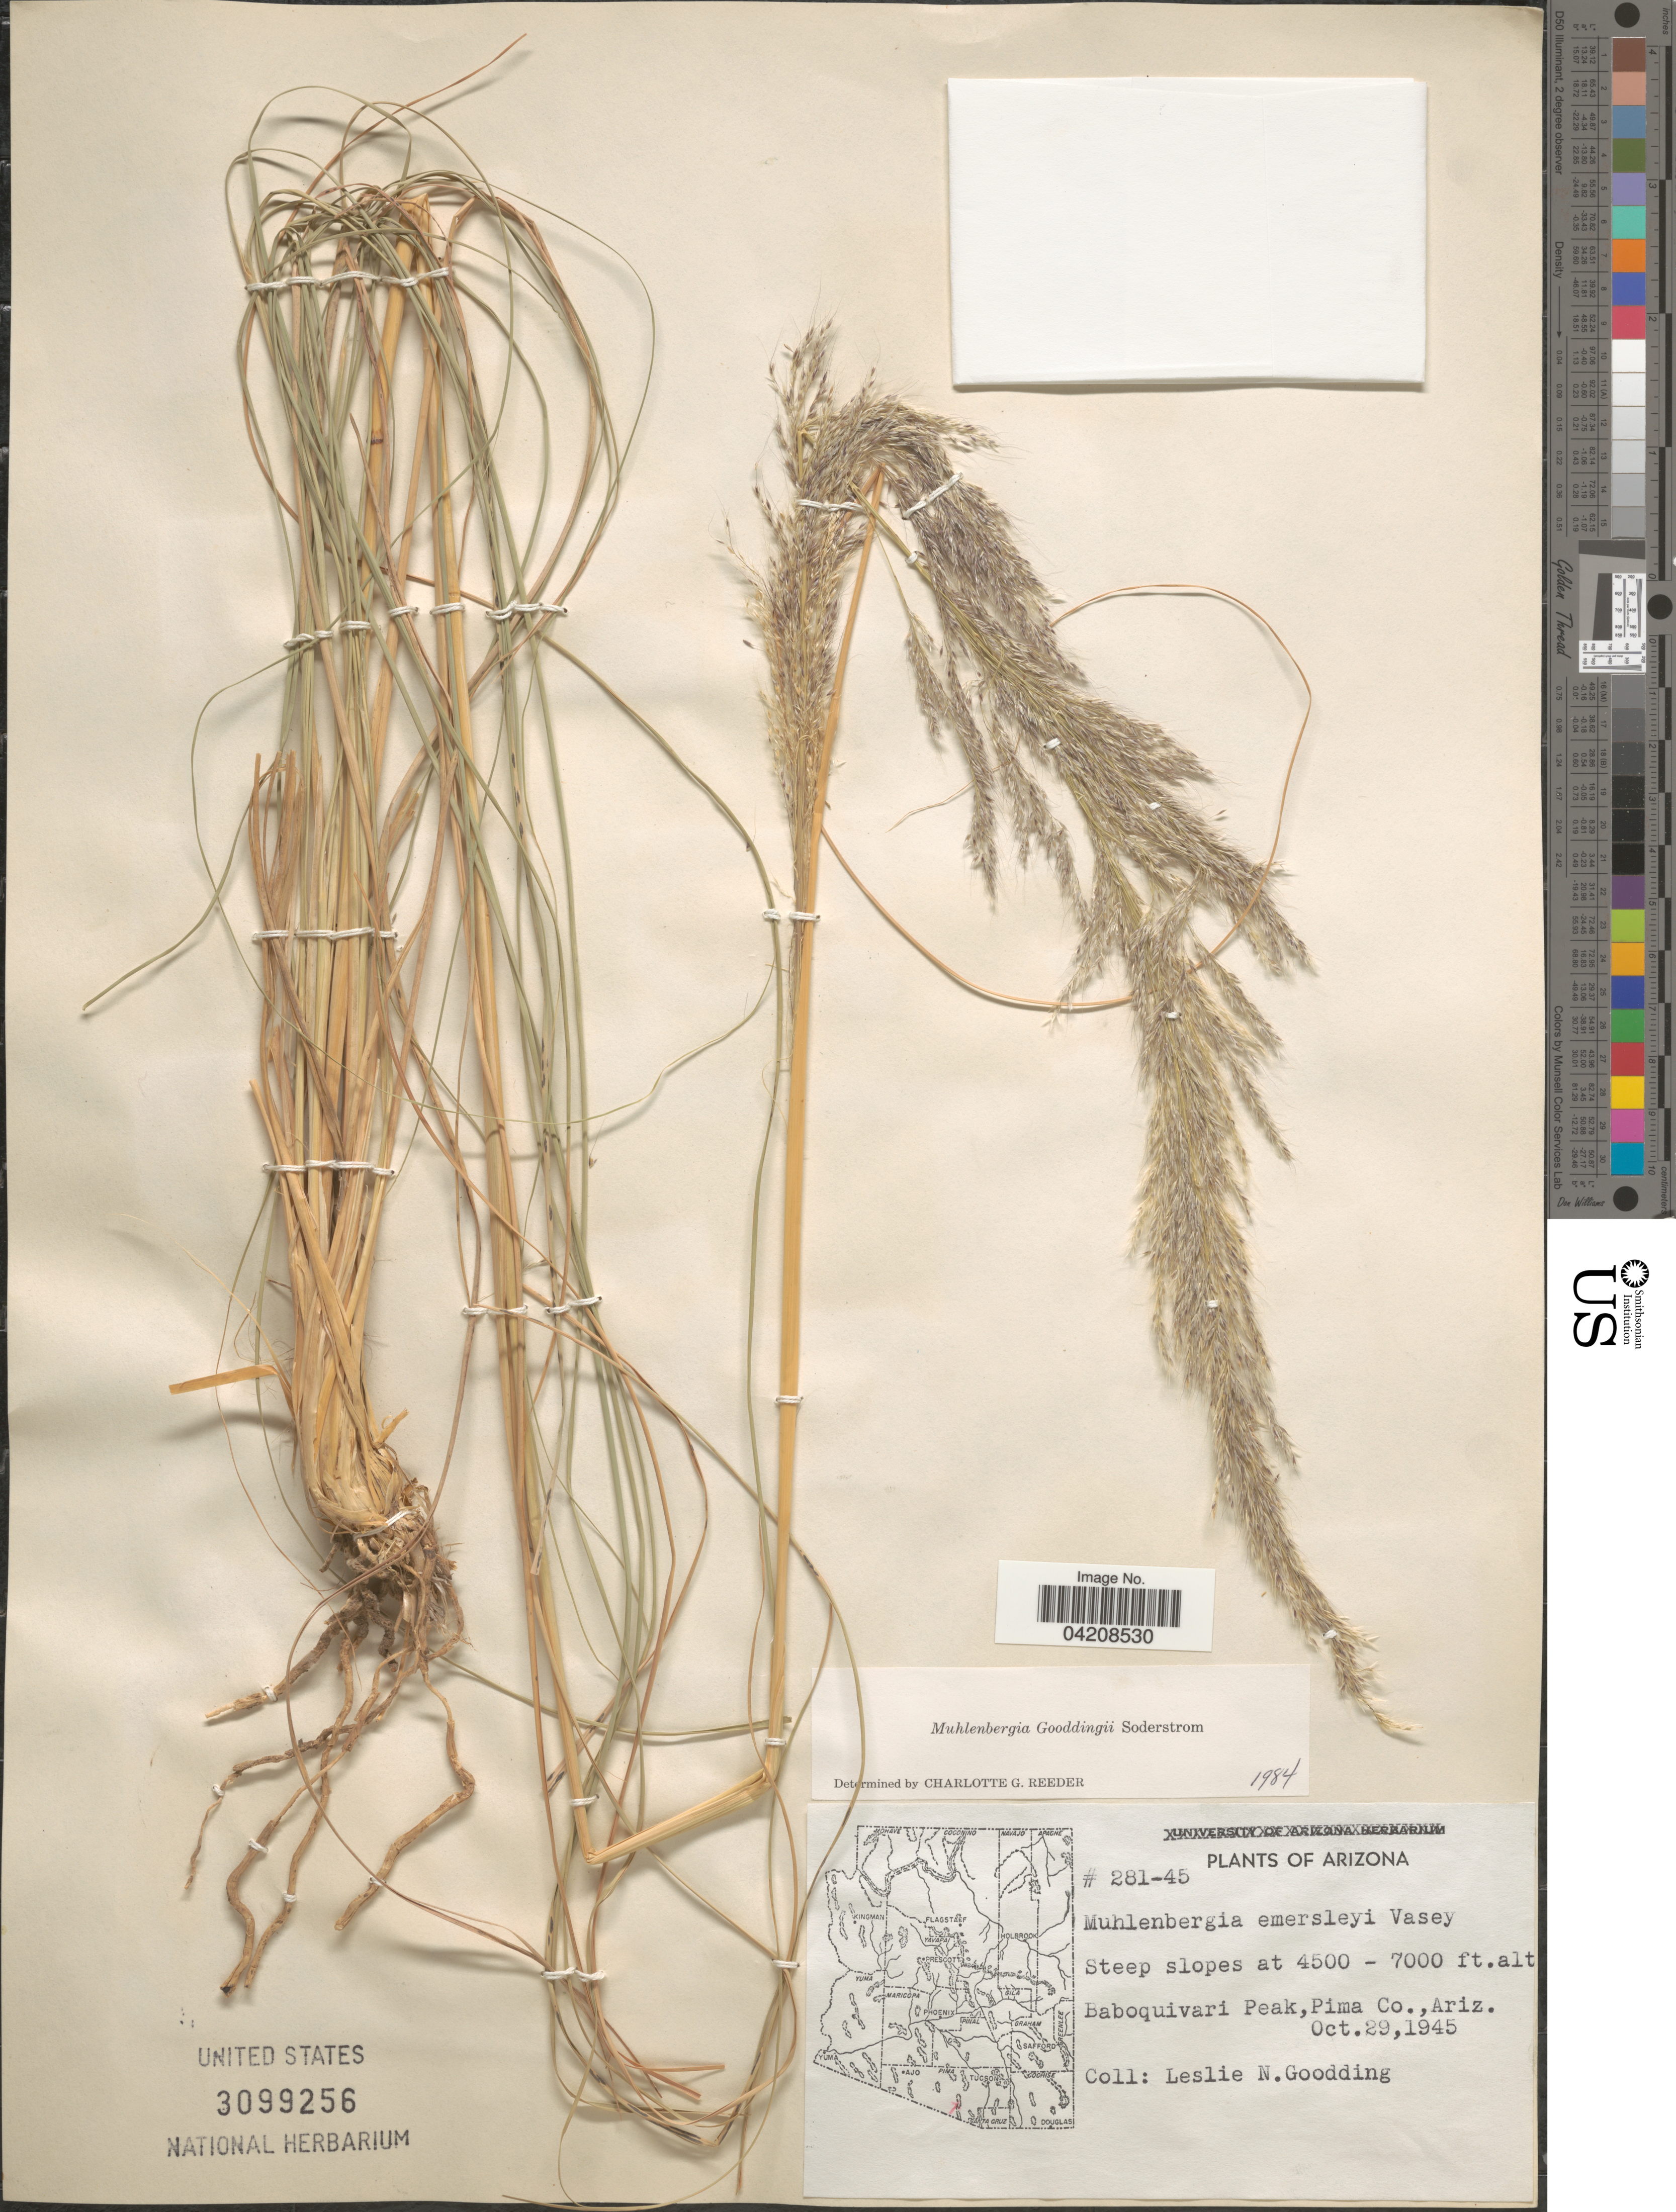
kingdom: Plantae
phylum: Tracheophyta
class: Liliopsida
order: Poales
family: Poaceae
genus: Muhlenbergia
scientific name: Muhlenbergia emersleyi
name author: Vasey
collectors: L. N. Goodding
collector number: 281-45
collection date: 1945-10-29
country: United States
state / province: Arizona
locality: Baboquivari Peak, Pima Co.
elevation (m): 1372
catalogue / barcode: US 3099256